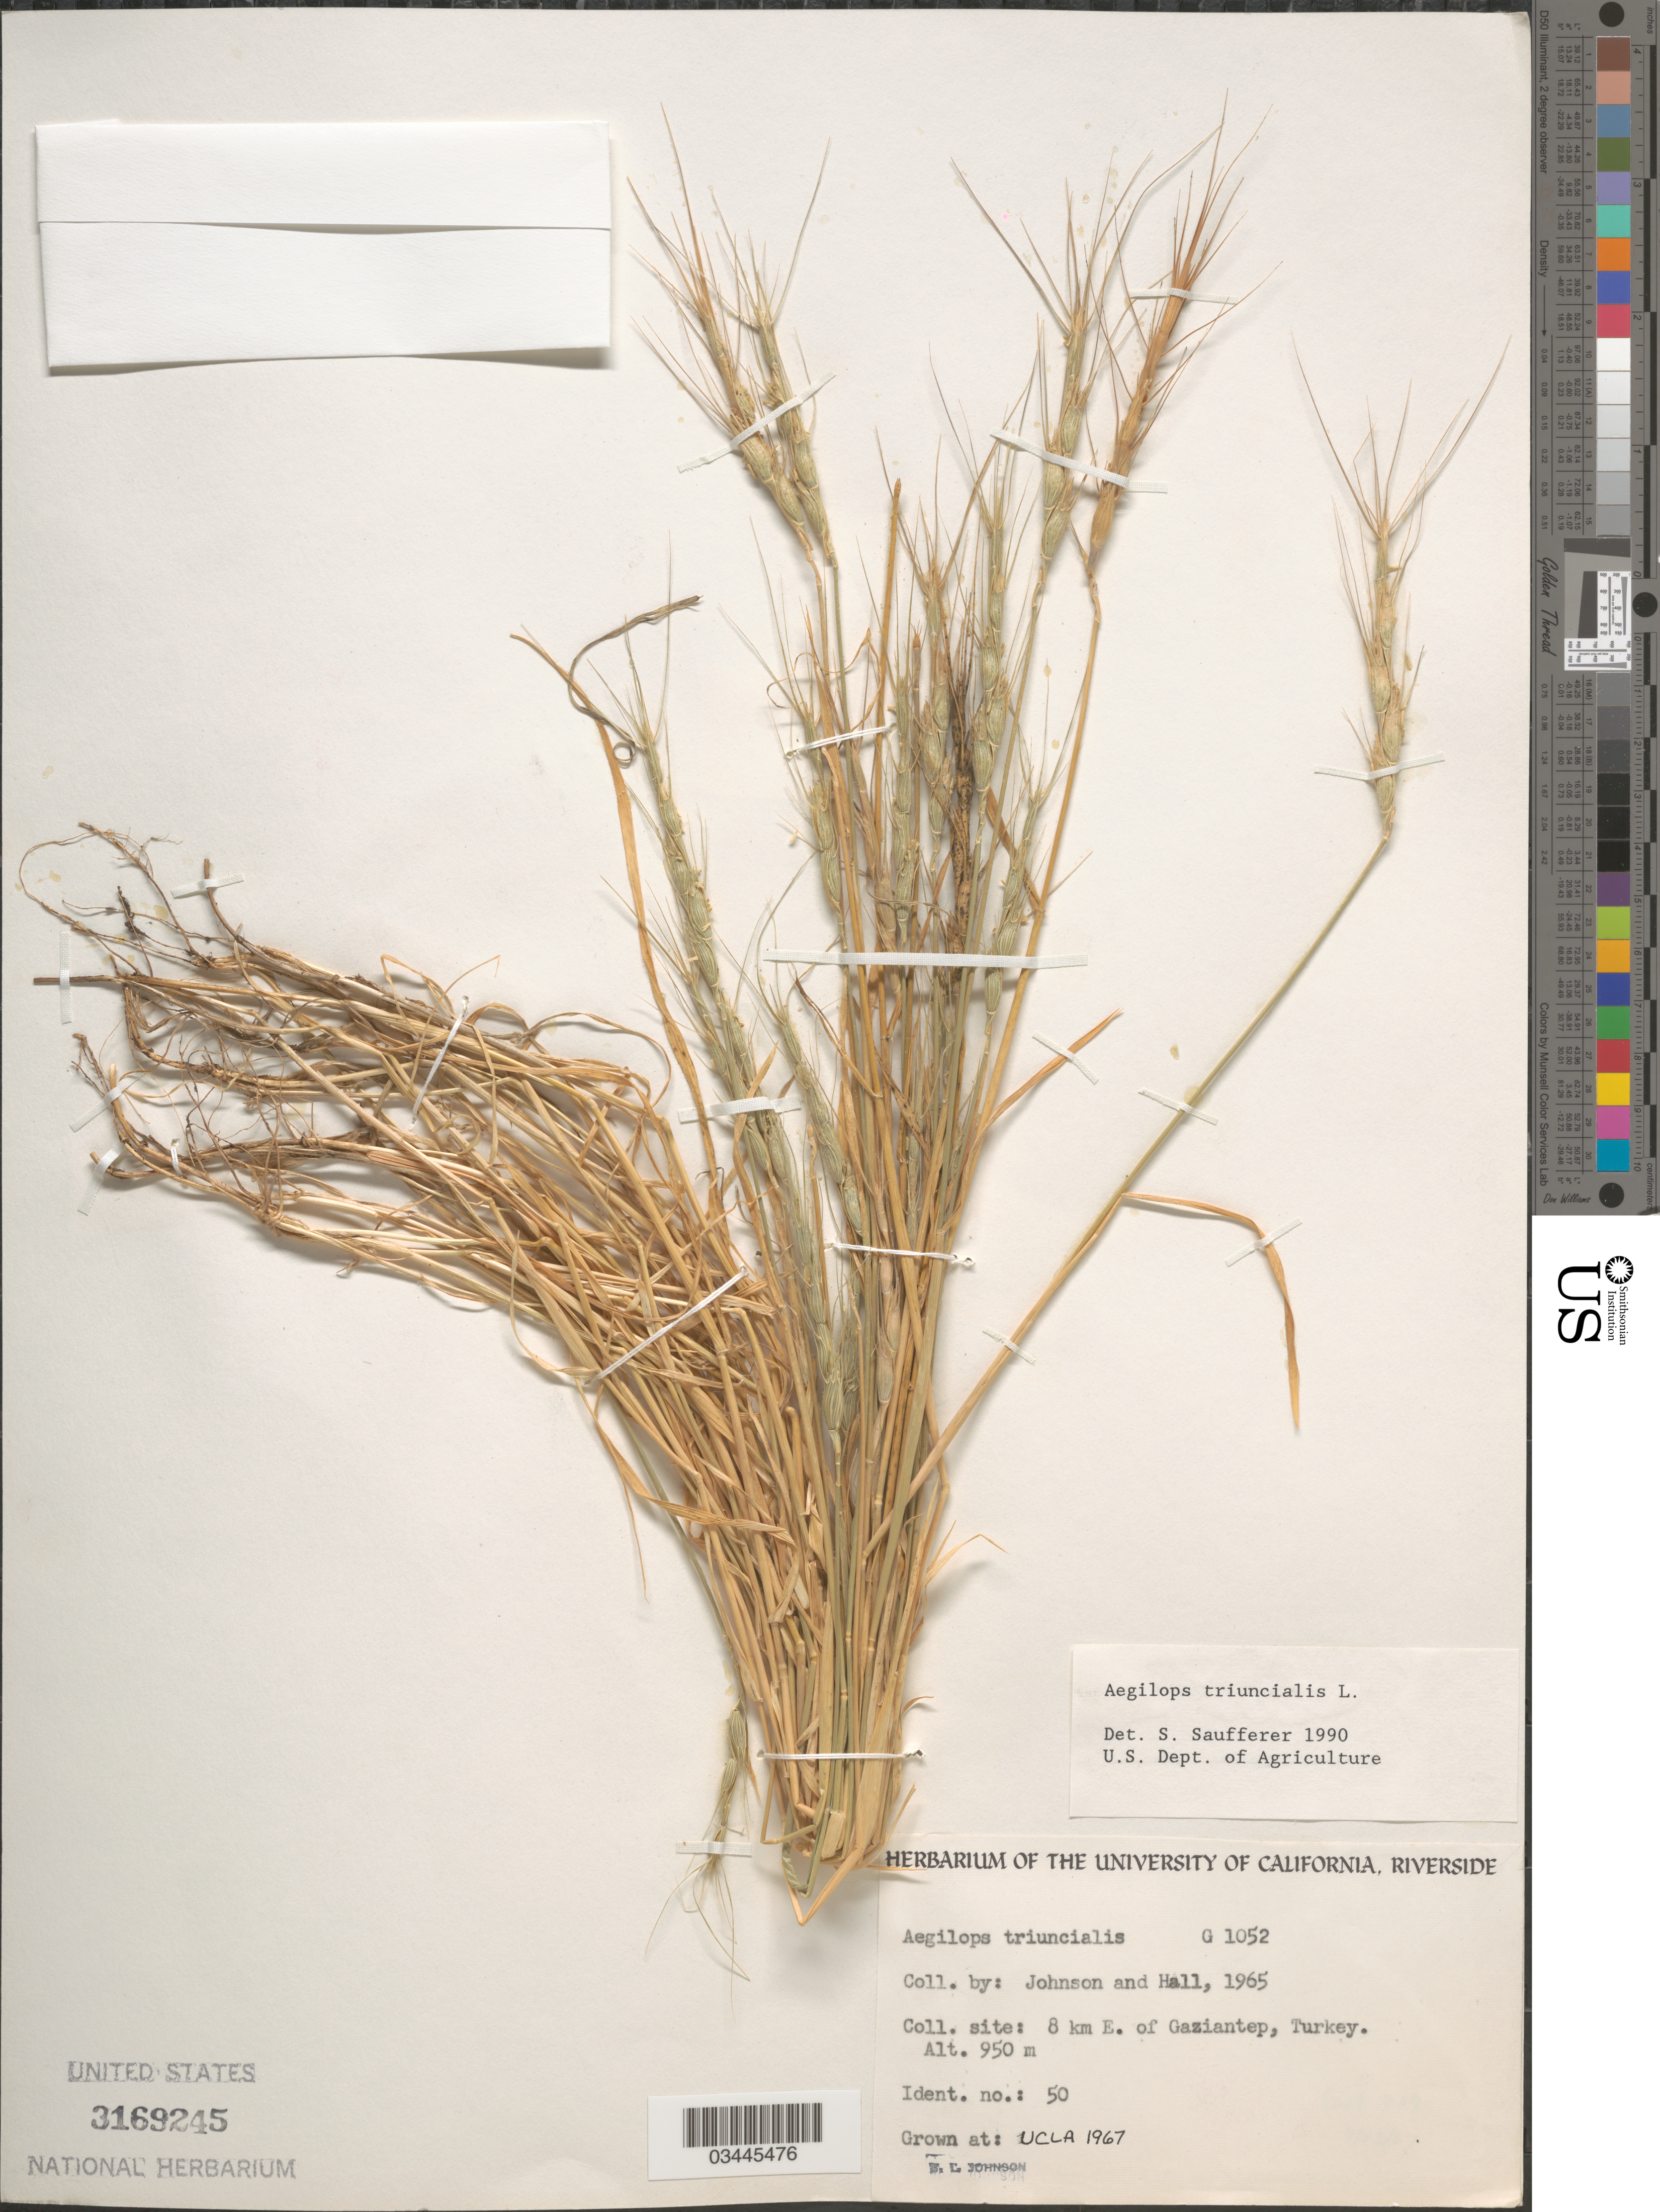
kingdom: Plantae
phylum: Tracheophyta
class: Liliopsida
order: Poales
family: Poaceae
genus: Aegilops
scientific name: Aegilops triuncialis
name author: L.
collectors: B. Johnson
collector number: G1052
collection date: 1967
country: United States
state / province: California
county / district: Los Angeles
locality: UCLA.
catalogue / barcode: US 3169245